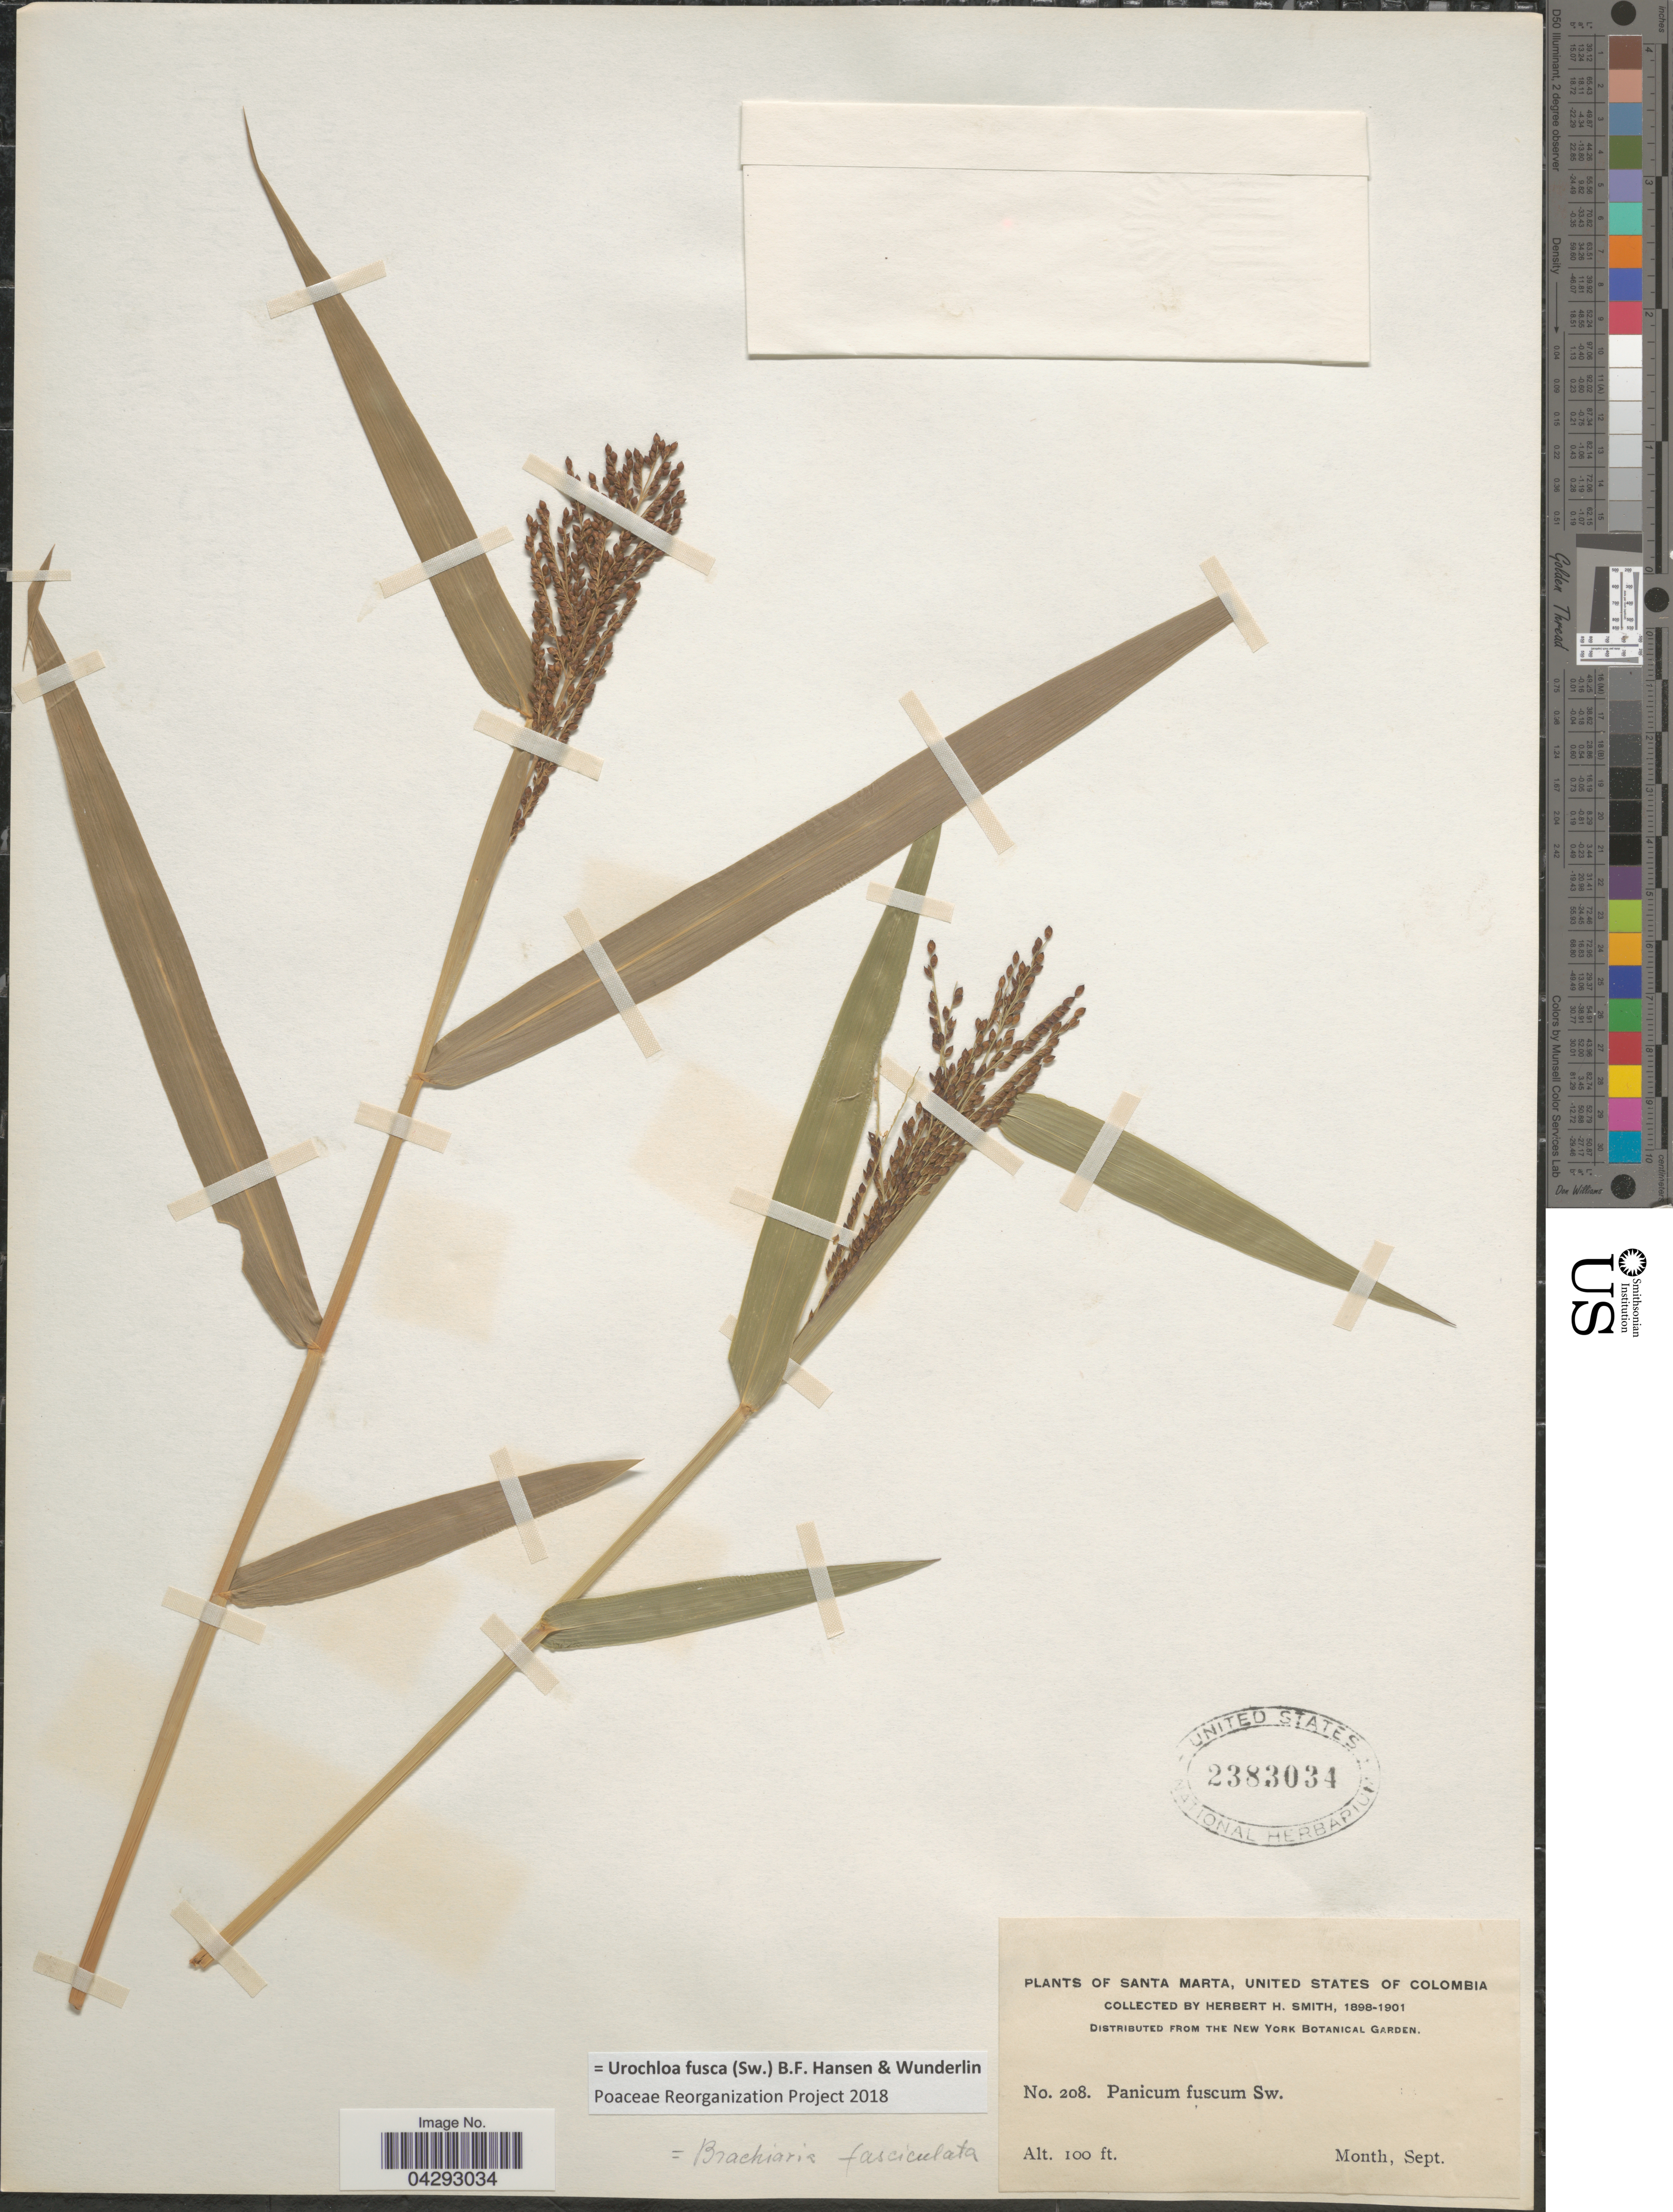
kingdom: Plantae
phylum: Tracheophyta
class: Liliopsida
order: Poales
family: Poaceae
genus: Urochloa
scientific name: Urochloa fusca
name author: (Sw.) B.F. Hansen & Wunderlin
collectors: Herbert H. Smith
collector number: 208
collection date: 1898-09/1901-09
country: Colombia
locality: Santa Marta, United States of Colombia.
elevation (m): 30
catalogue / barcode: US 2383034